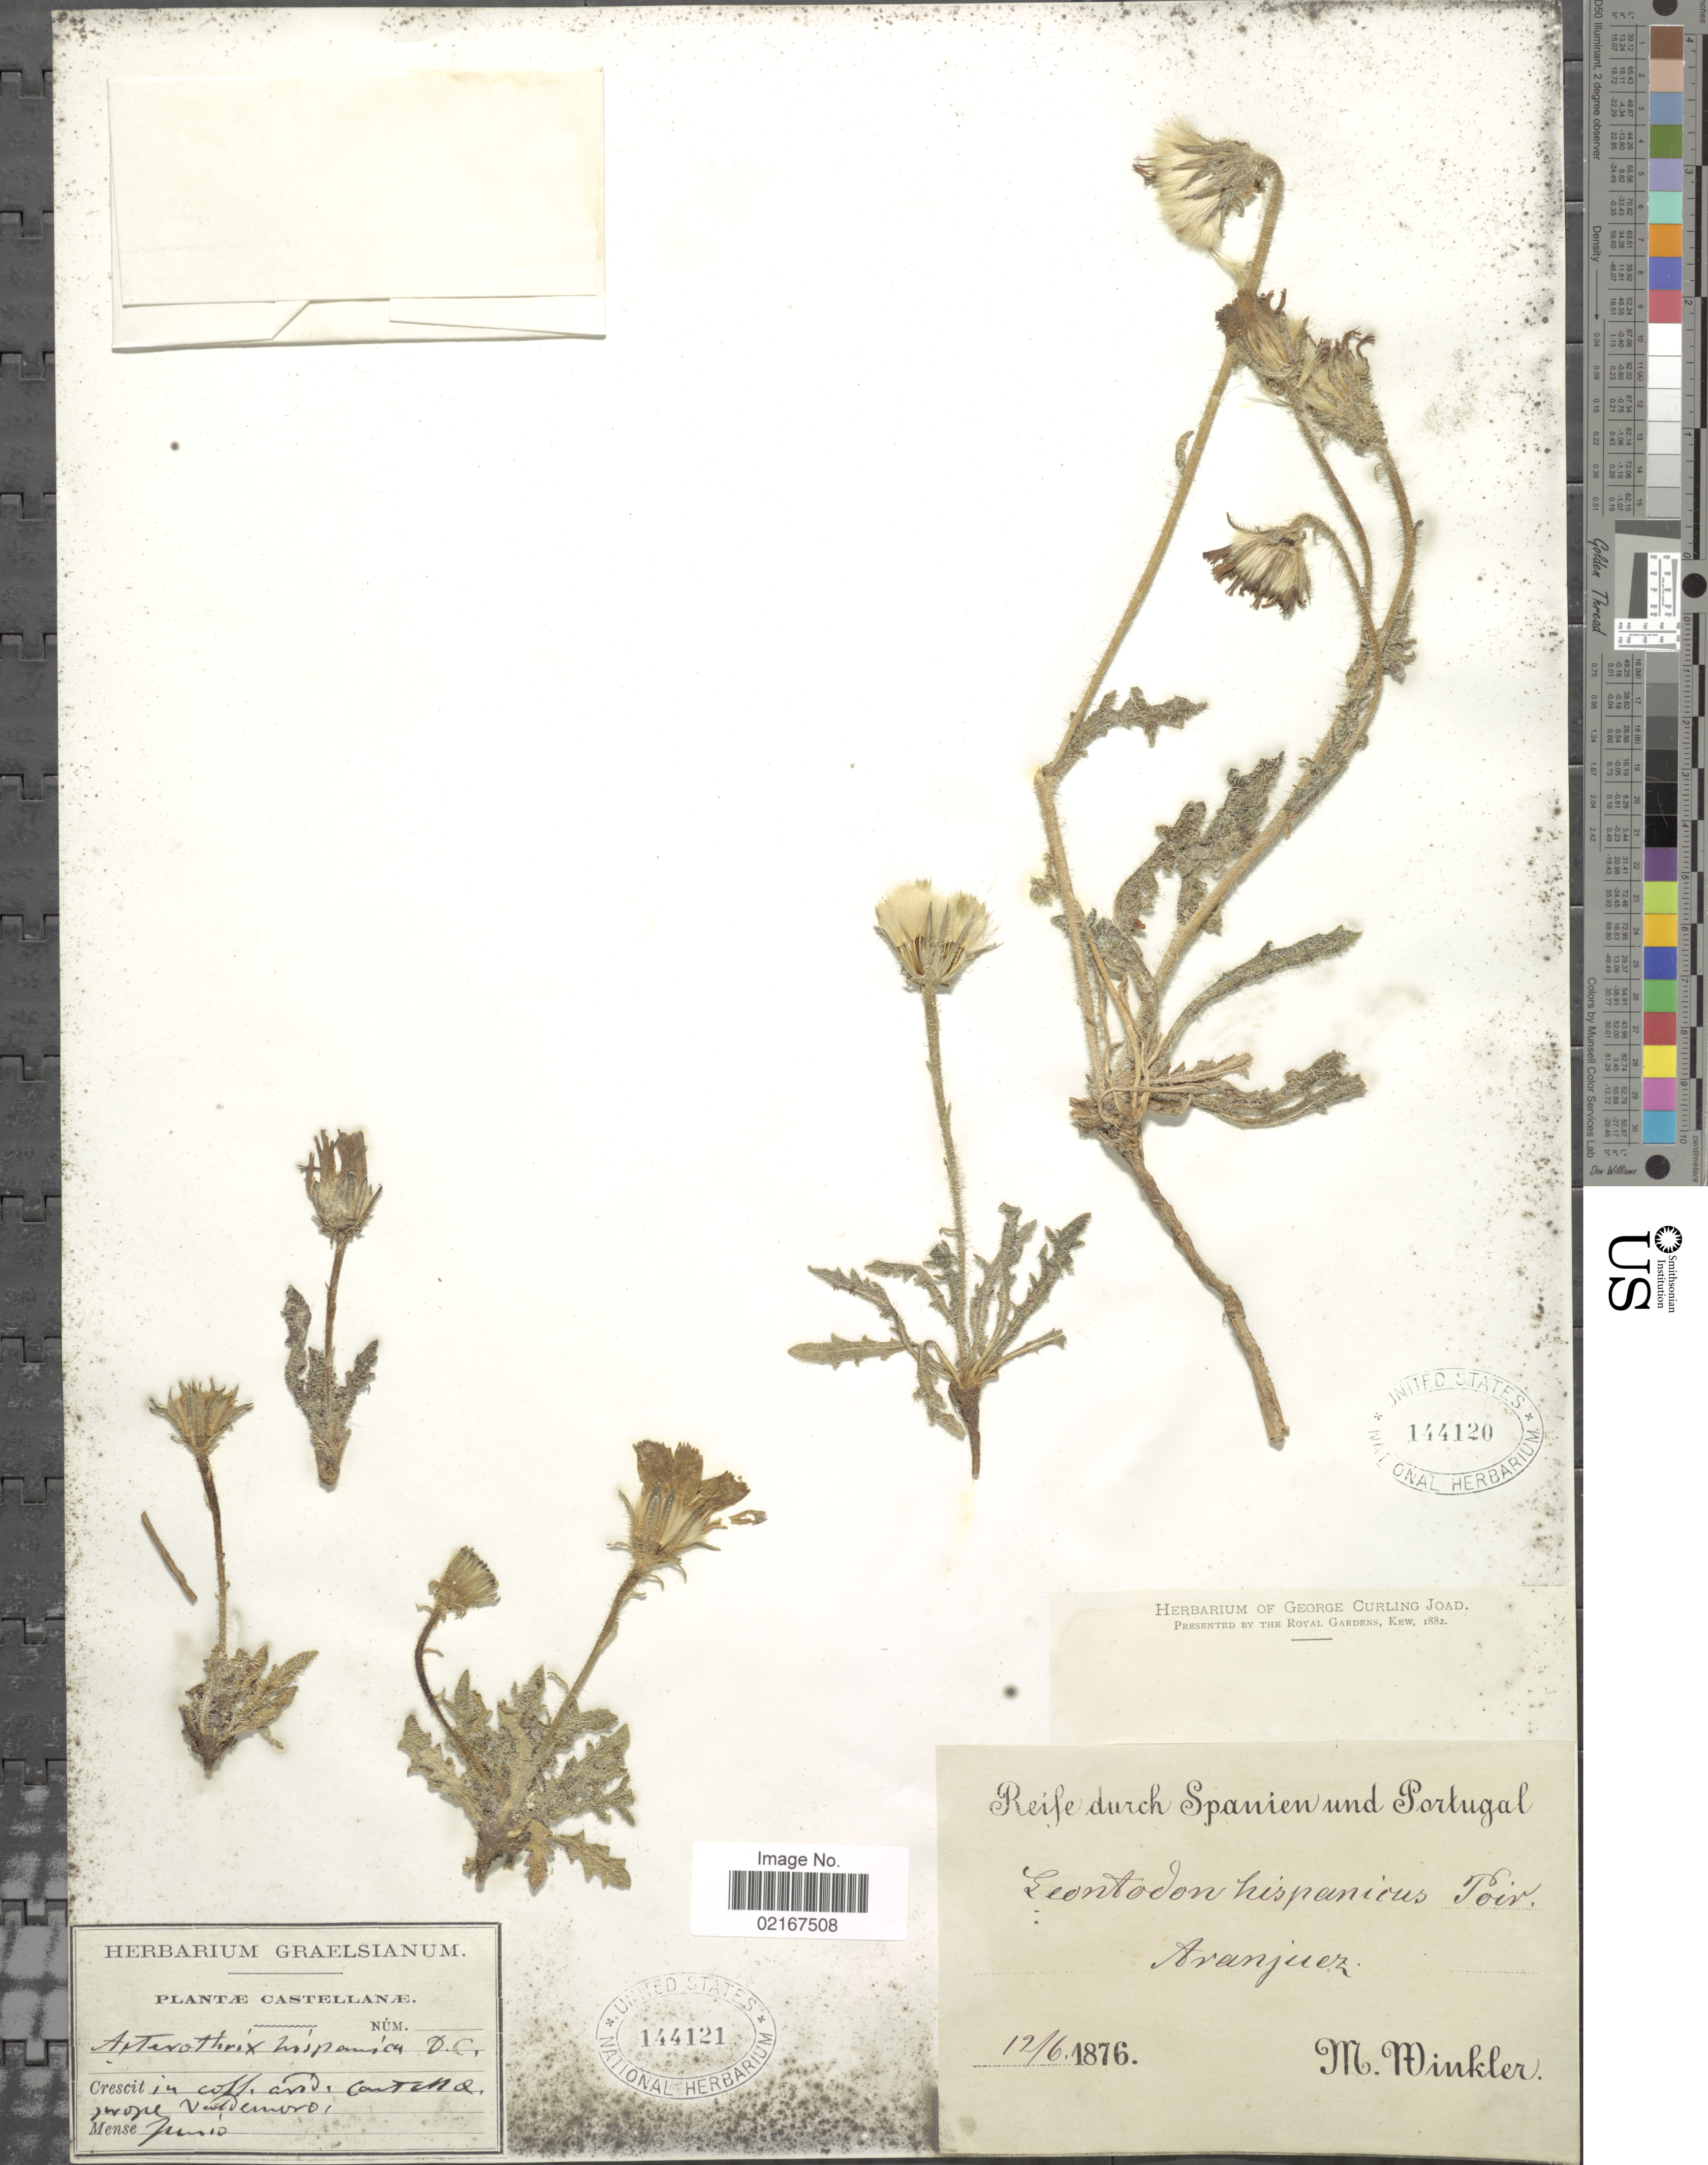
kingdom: Plantae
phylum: Tracheophyta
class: Magnoliopsida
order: Asterales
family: Asteraceae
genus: Picris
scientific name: Picris hispanica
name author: (Willd.) P. D. Sell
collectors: M. Winkler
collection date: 1876-06-12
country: Spain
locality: Spanien und Portugal, Aranjuez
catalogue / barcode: US 144120-2